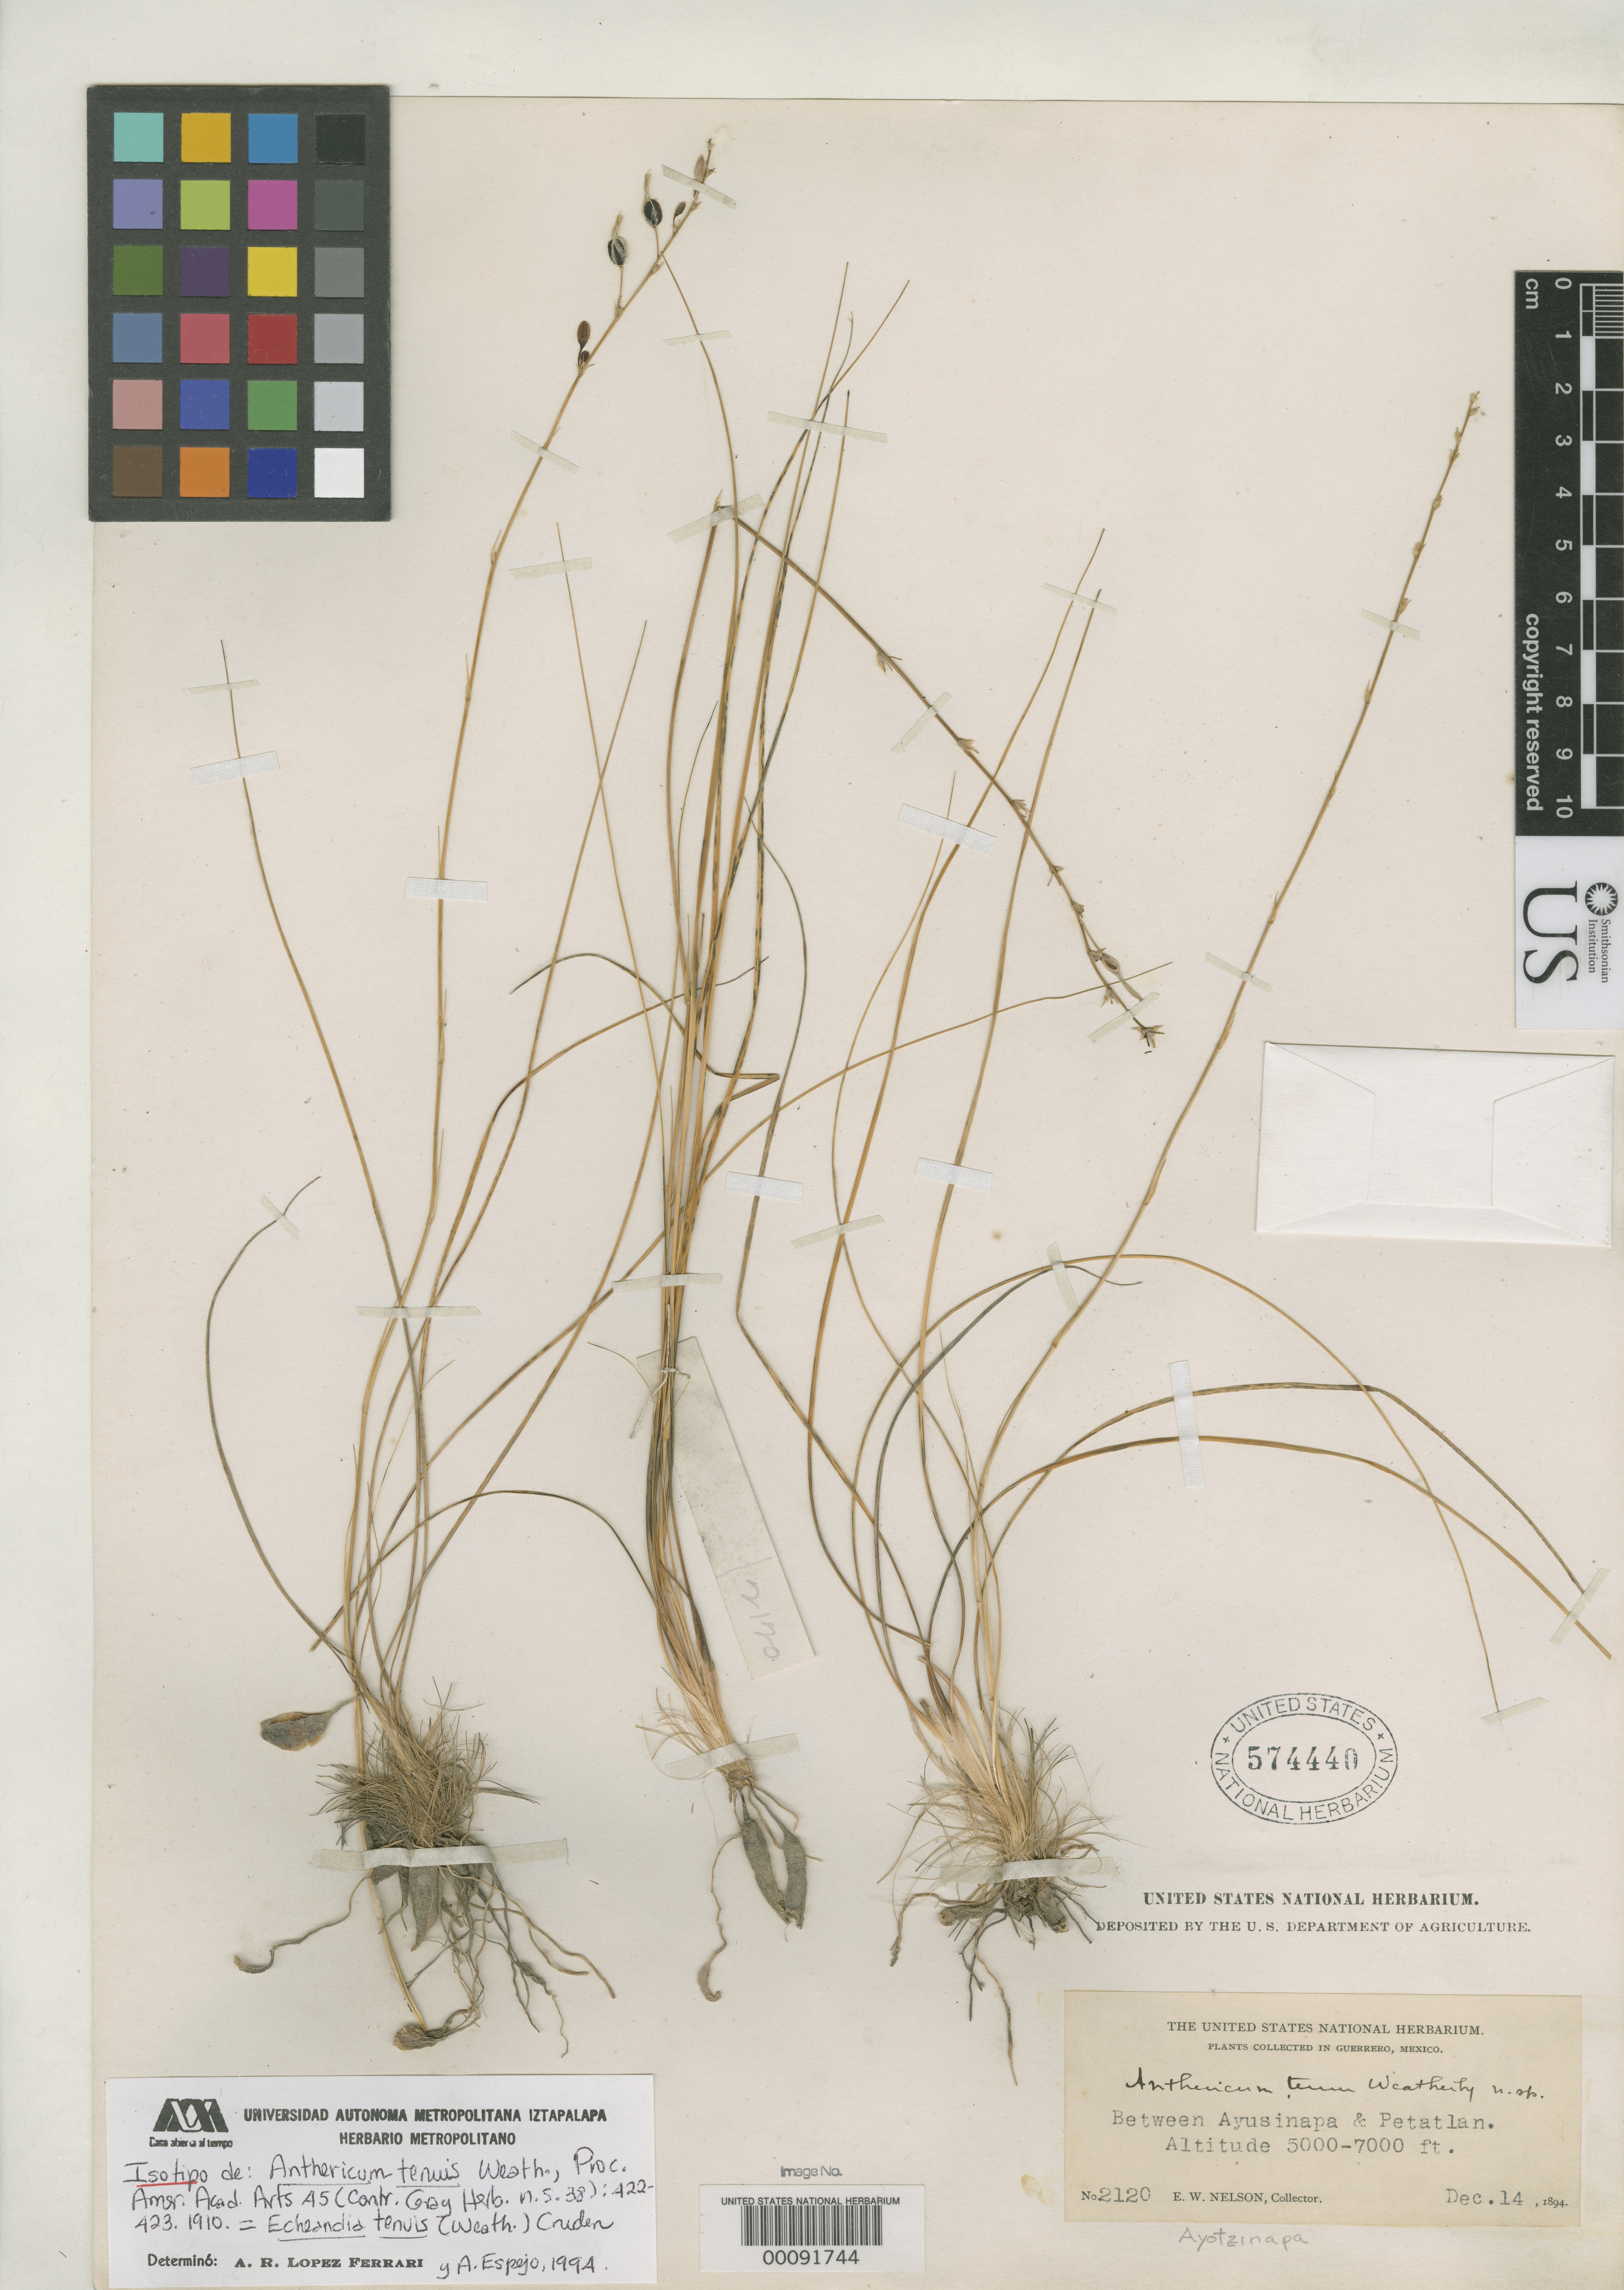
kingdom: Plantae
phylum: Tracheophyta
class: Liliopsida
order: Asparagales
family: Asparagaceae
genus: Anthericum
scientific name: Anthericum tenue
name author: Weath.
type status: Holotype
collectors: E. W. Nelson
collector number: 2120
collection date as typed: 14 Dec 1894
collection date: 1894-12-14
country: Mexico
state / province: Guerrero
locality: Between Ayusinapa and Petatlan.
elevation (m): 1500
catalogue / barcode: US 574440